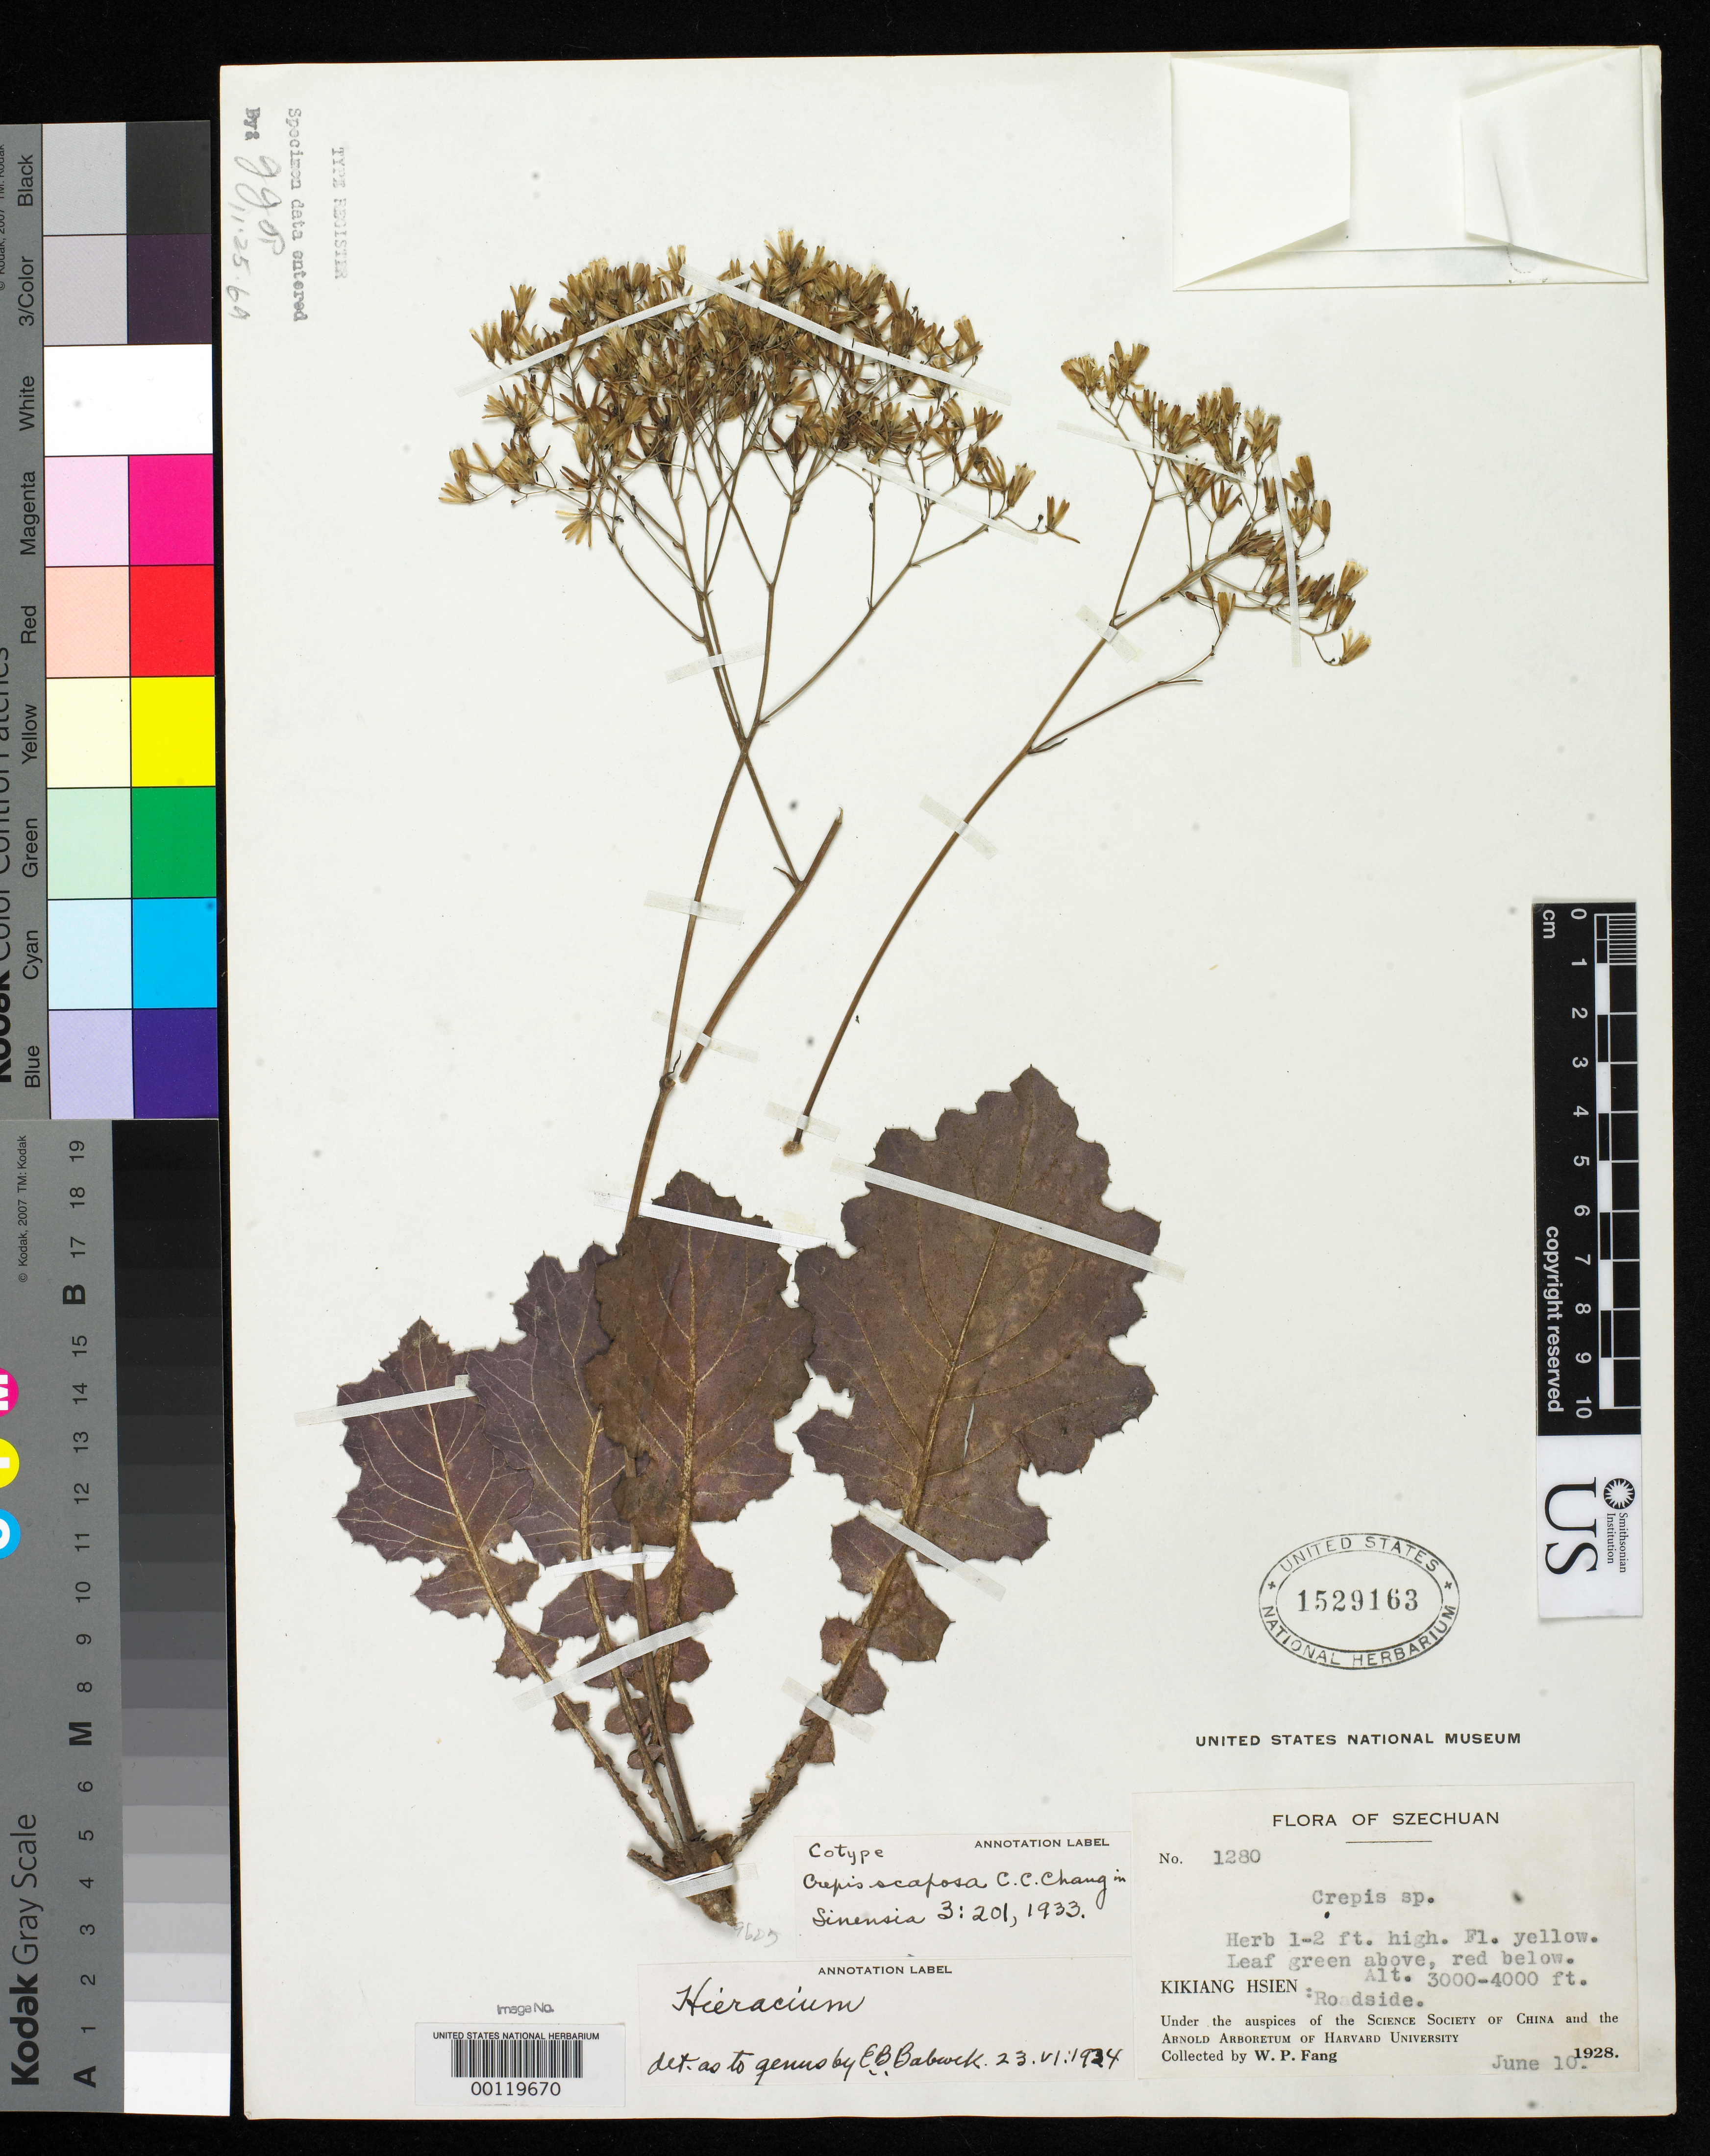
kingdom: Plantae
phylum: Tracheophyta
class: Magnoliopsida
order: Asterales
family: Asteraceae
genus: Crepis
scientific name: Crepis scaposa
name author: C.C. Chang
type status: Type Collection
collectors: W. P. Fang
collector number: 1280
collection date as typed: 10 Jun 1928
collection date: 1928-06-10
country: China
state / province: Sichuan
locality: Kikiang Hsien.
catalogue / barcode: US 1529163